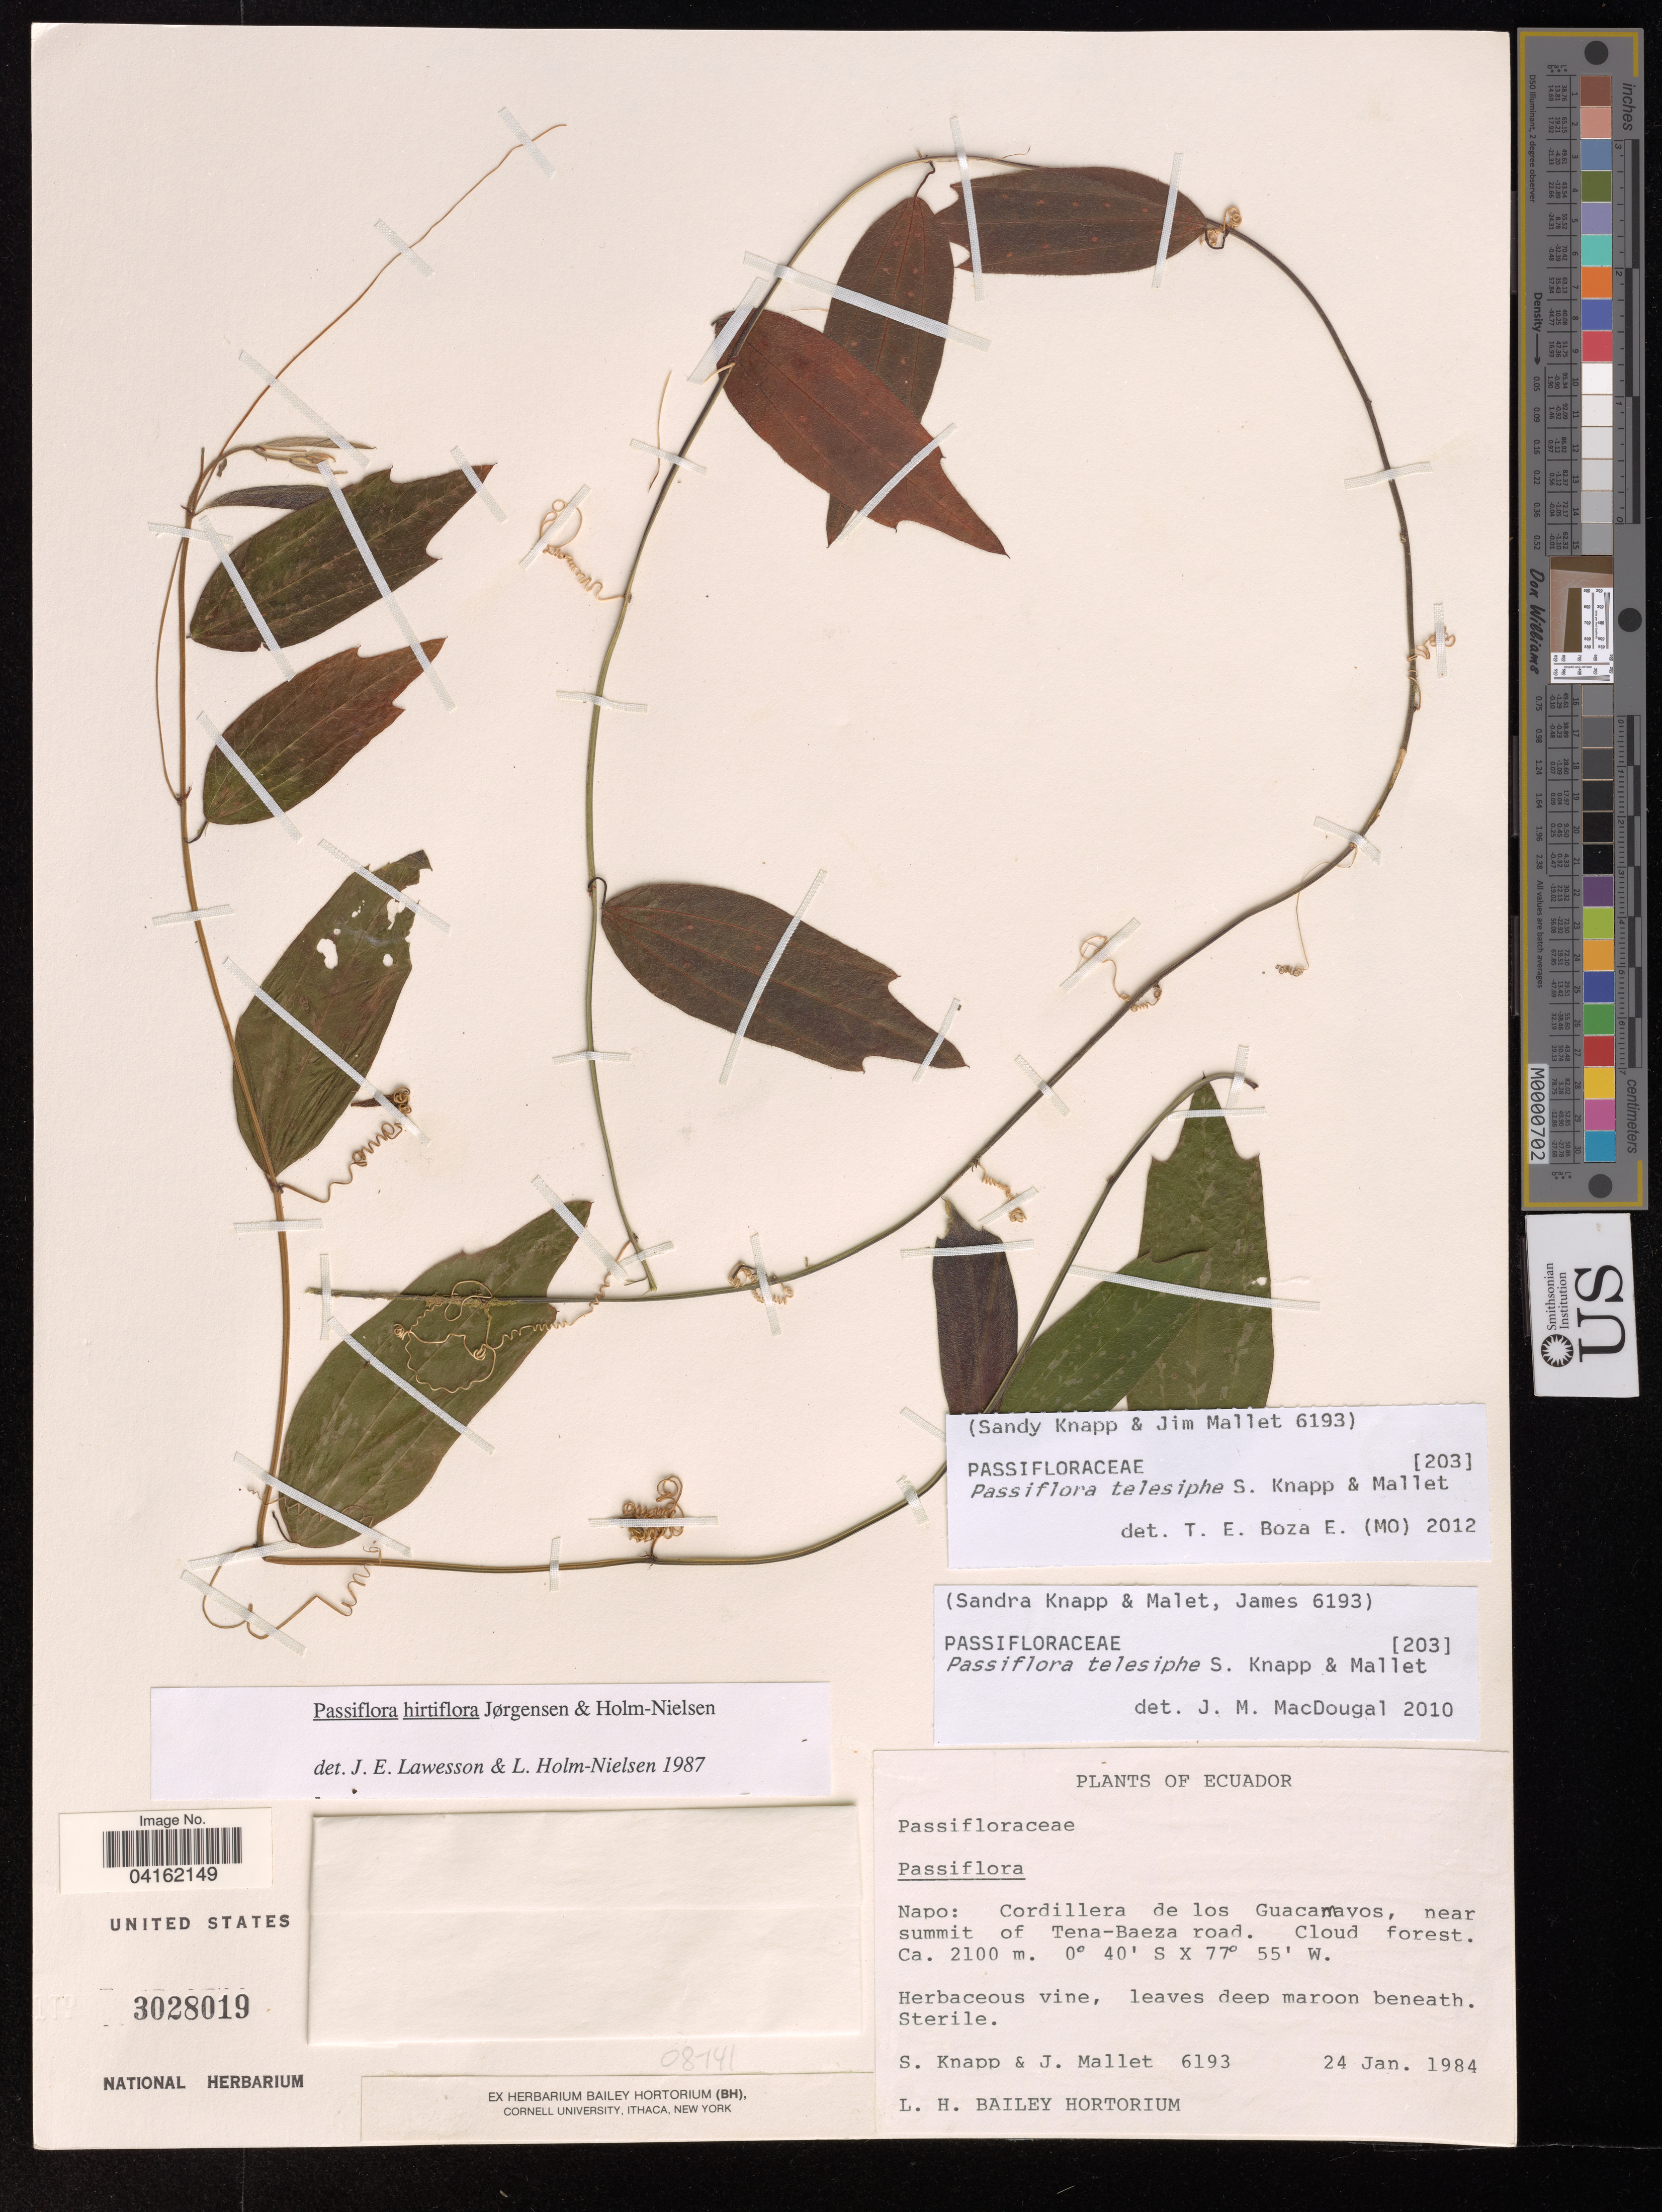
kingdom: Plantae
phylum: Tracheophyta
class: Magnoliopsida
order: Malpighiales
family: Passifloraceae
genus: Passiflora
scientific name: Passiflora telesiphe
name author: S. Knapp & Mallet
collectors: S. Knapp & J. Mallet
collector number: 6193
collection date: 1984-01-24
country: Ecuador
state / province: Napo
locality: Cordillera de los Guacamayos, near summit of Tena-Baeza road.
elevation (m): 2100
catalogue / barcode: US 3028019